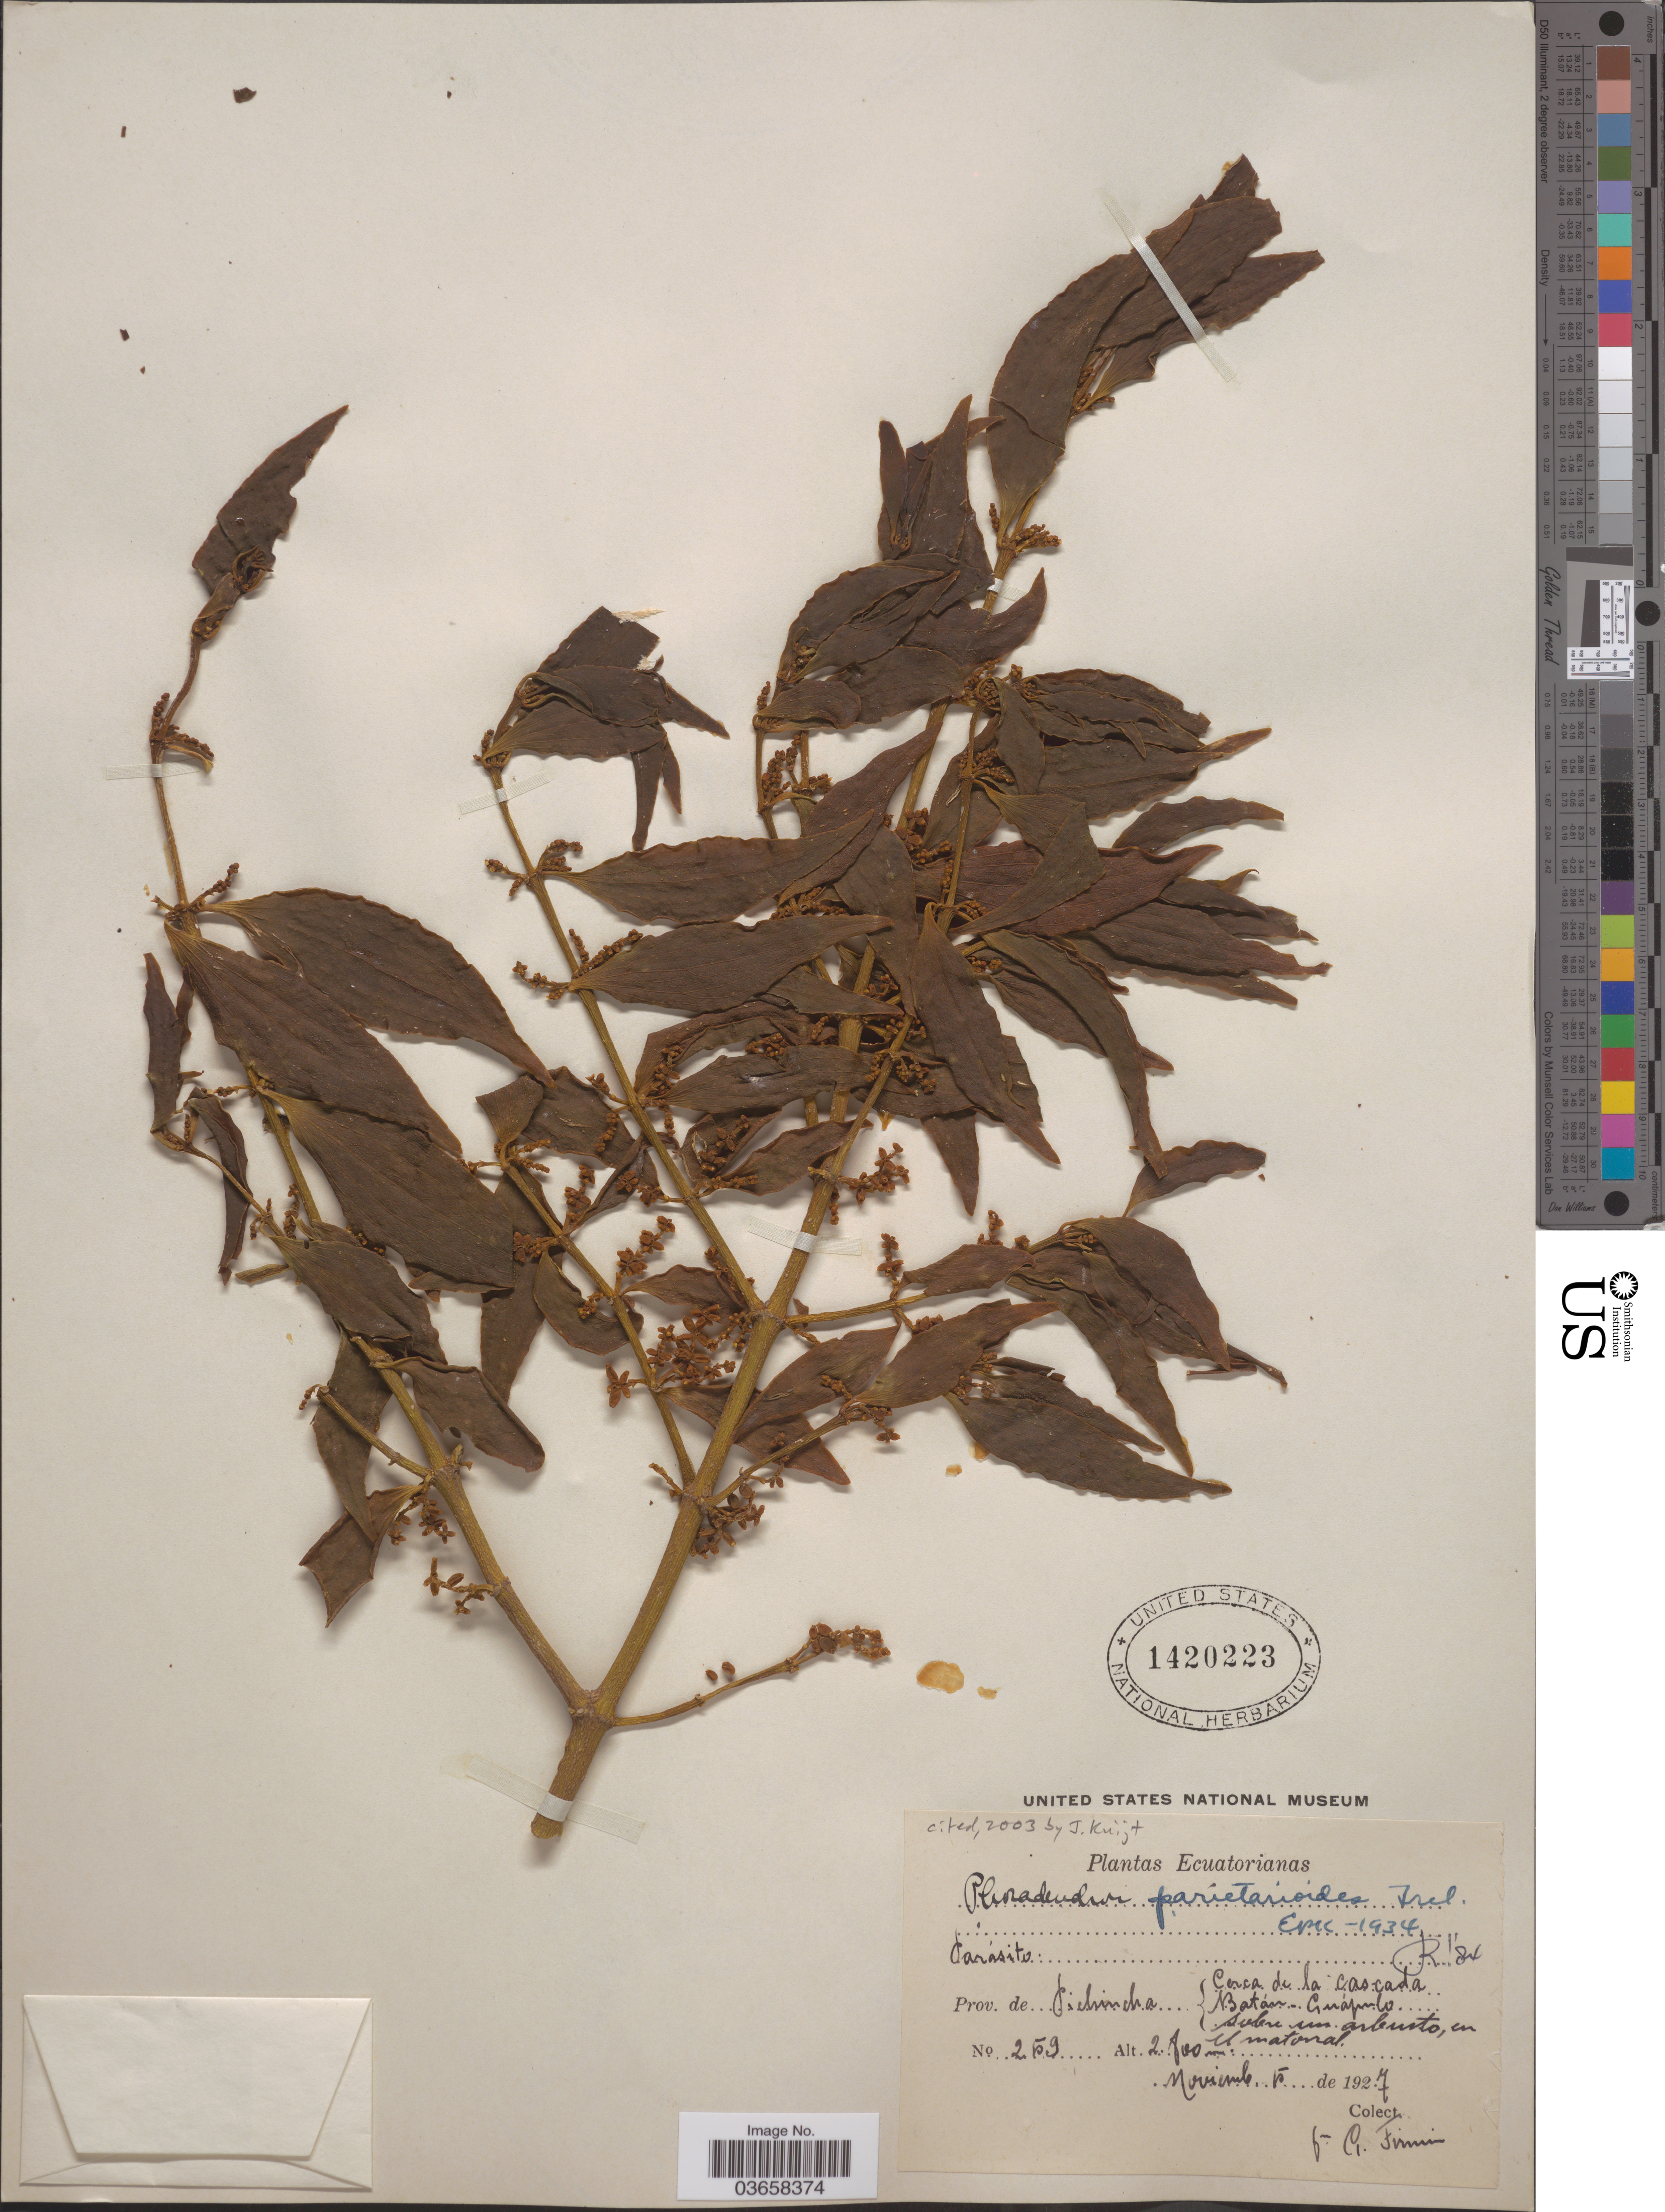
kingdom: Plantae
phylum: Tracheophyta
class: Magnoliopsida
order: Santalales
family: Viscaceae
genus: Phoradendron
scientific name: Phoradendron parietarioides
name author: Trel.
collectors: F. Firmin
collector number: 259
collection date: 1927-11-05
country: Ecuador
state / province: Pichincha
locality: Cerca de la cascada Botán. Guápulo.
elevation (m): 2800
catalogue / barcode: US 1420223